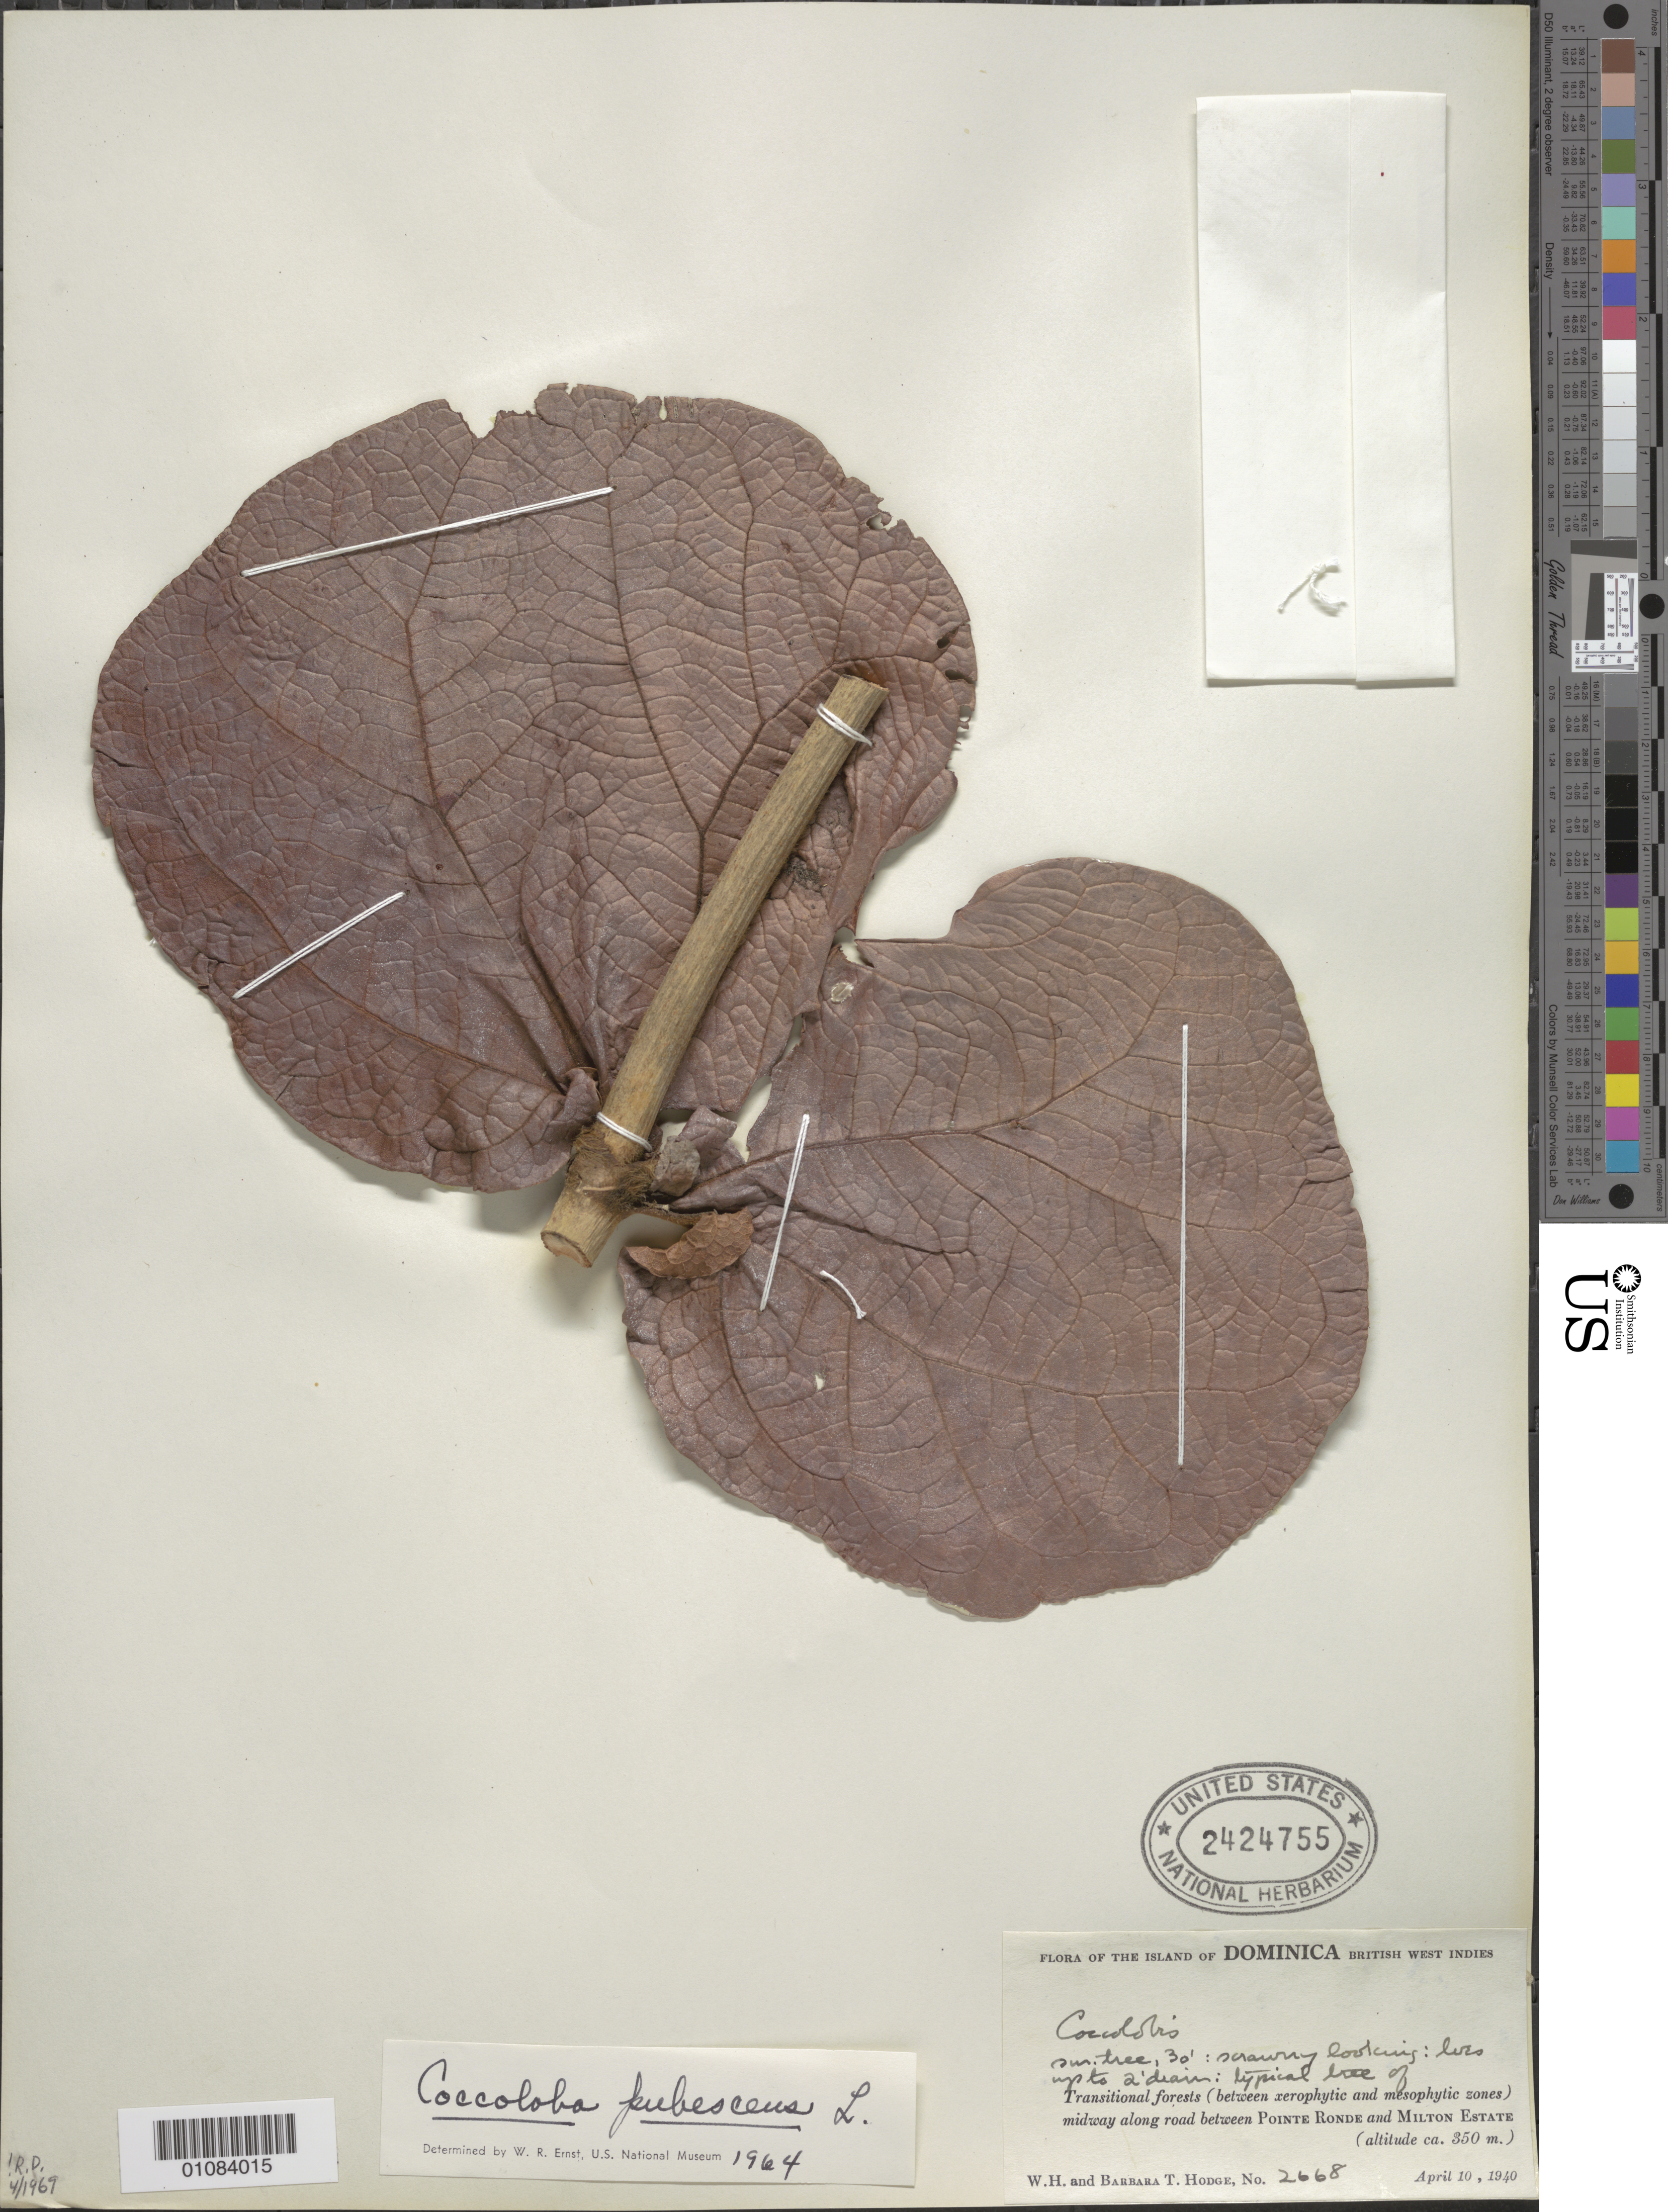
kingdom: Plantae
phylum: Tracheophyta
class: Magnoliopsida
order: Caryophyllales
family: Polygonaceae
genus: Coccoloba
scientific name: Coccoloba pubescens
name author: L.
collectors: B. Hodge & W. Hodge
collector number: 2668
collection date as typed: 10 Apr 1940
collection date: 1940-04-10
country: Dominica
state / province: St. John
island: Dominica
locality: Midway along road between Pointe Ronde and Milton Estate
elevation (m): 350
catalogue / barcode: US 2424755